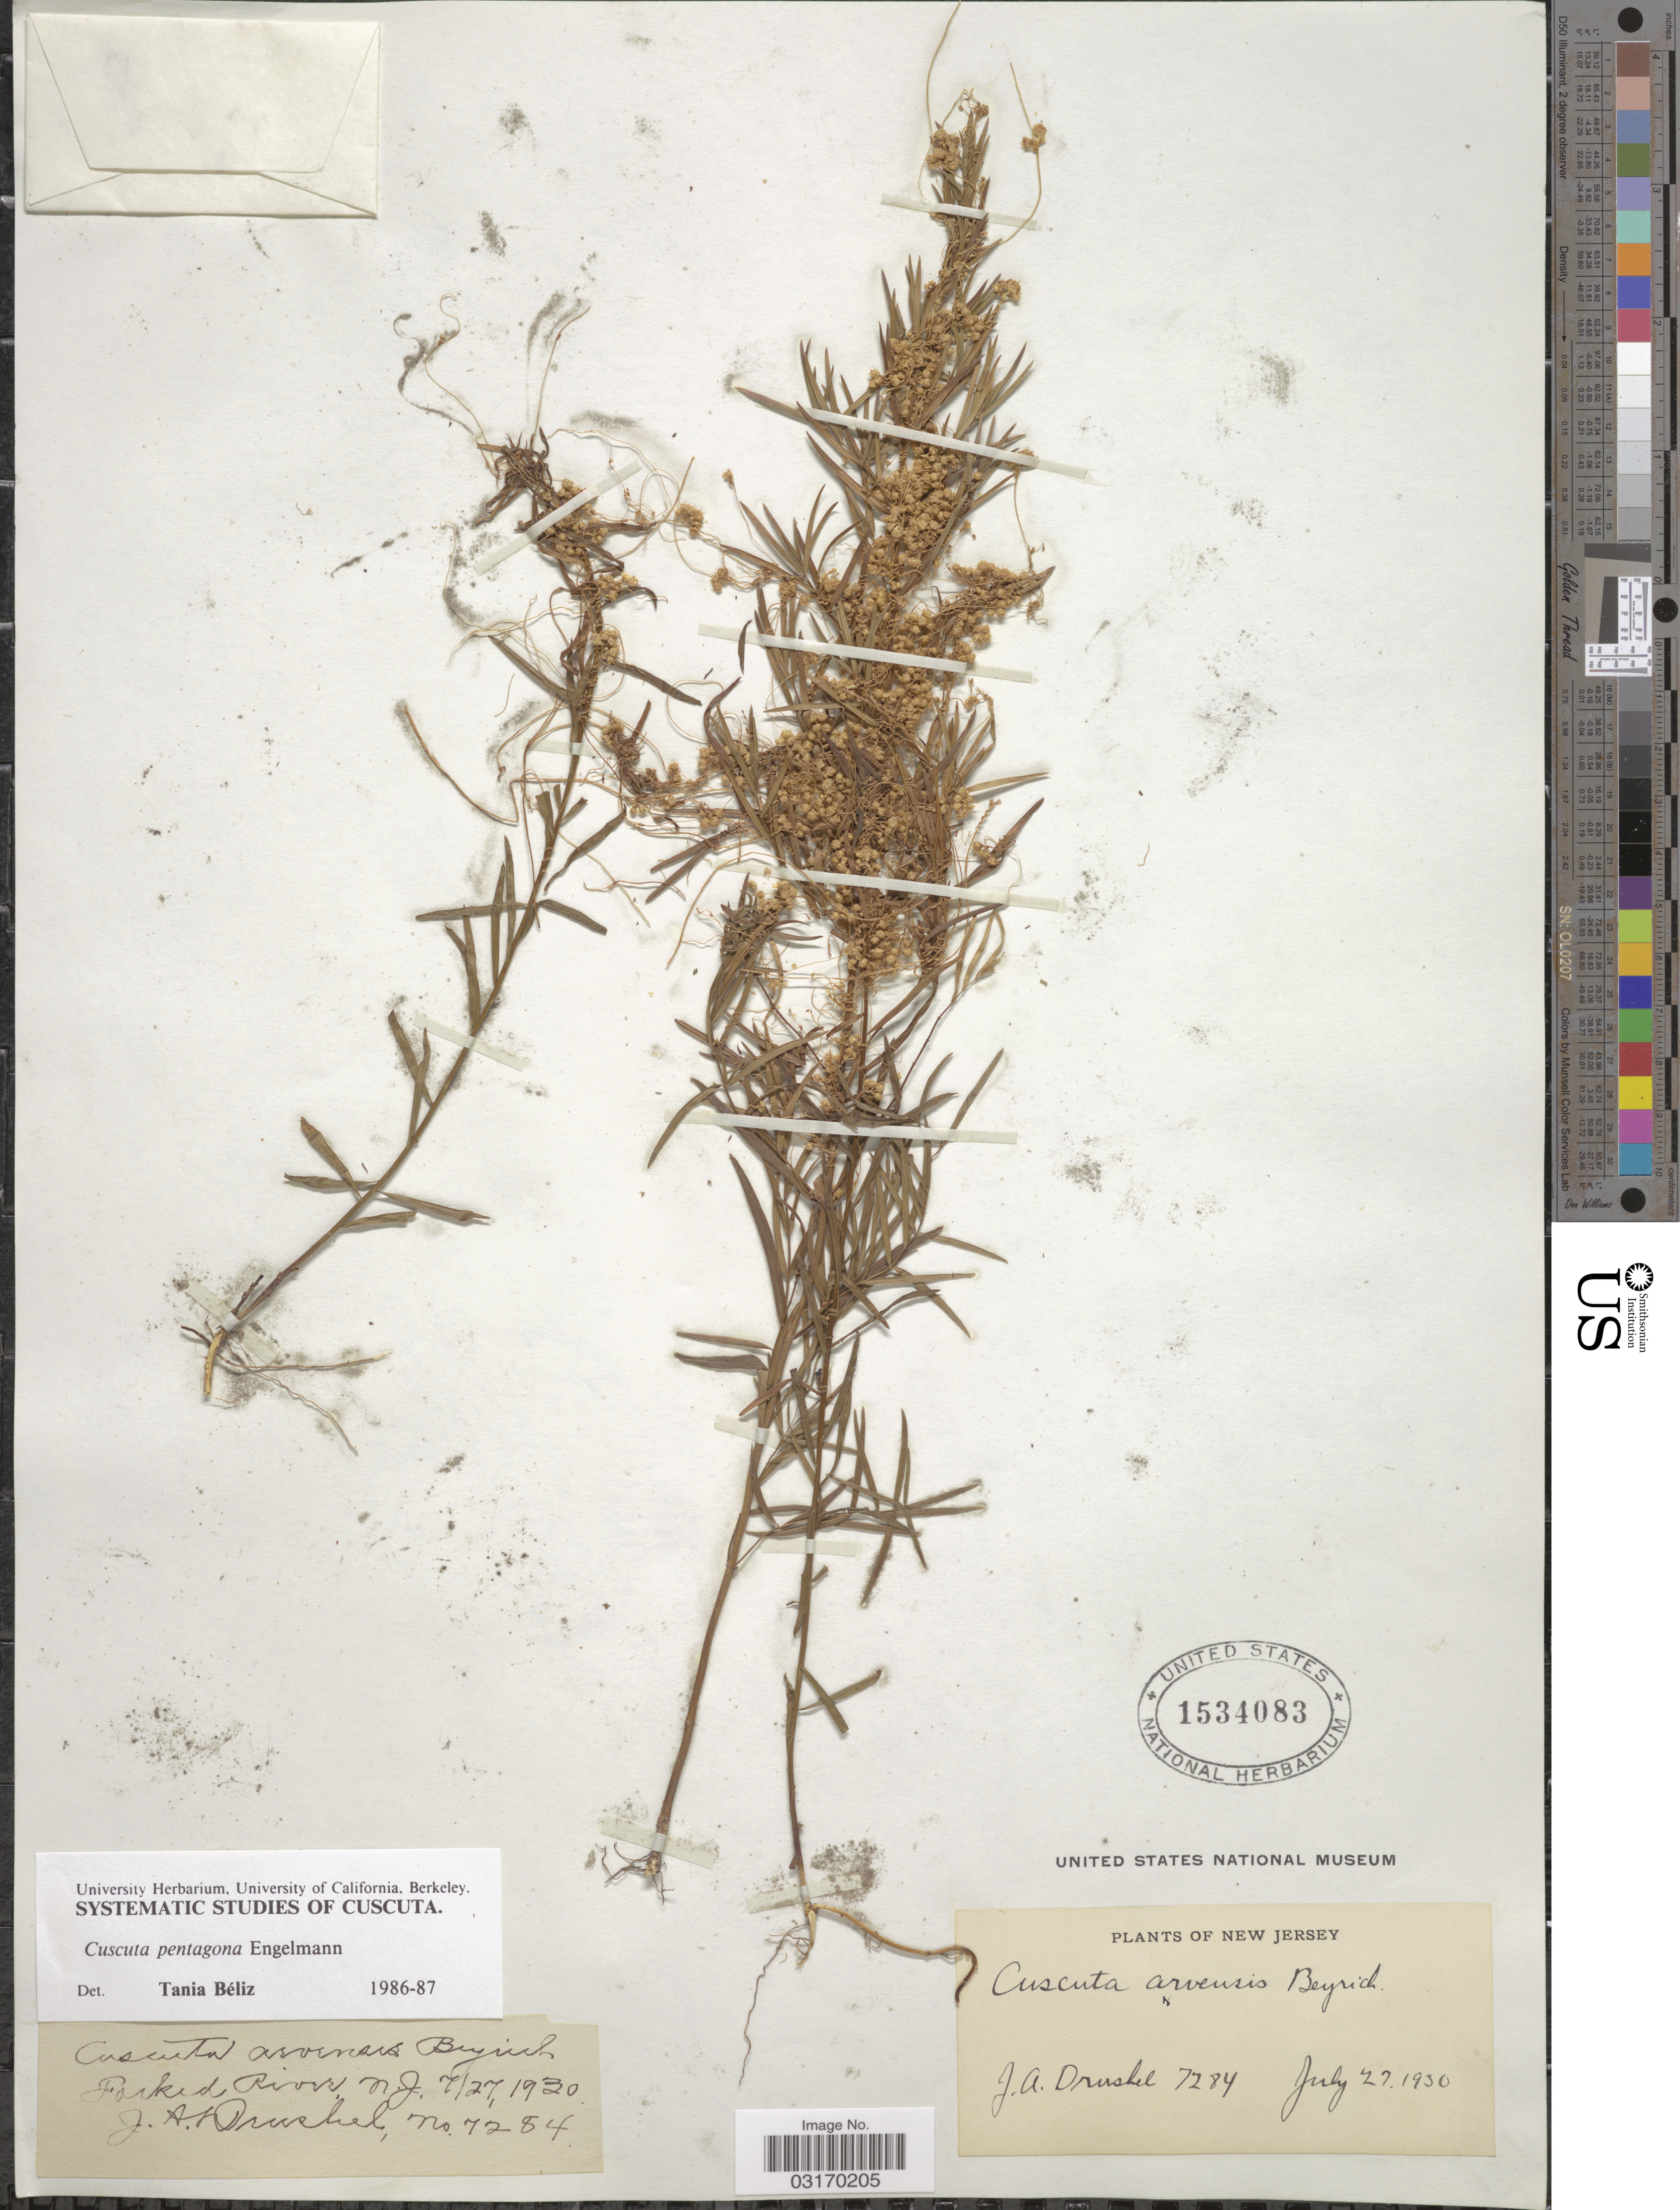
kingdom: Plantae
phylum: Tracheophyta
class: Magnoliopsida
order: Solanales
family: Convolvulaceae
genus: Cuscuta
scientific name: Cuscuta pentagona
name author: Engelm.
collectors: J. A. Drushel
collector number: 7284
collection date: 1930-07-27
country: United States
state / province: New Jersey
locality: Forked River.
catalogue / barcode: US 1534083